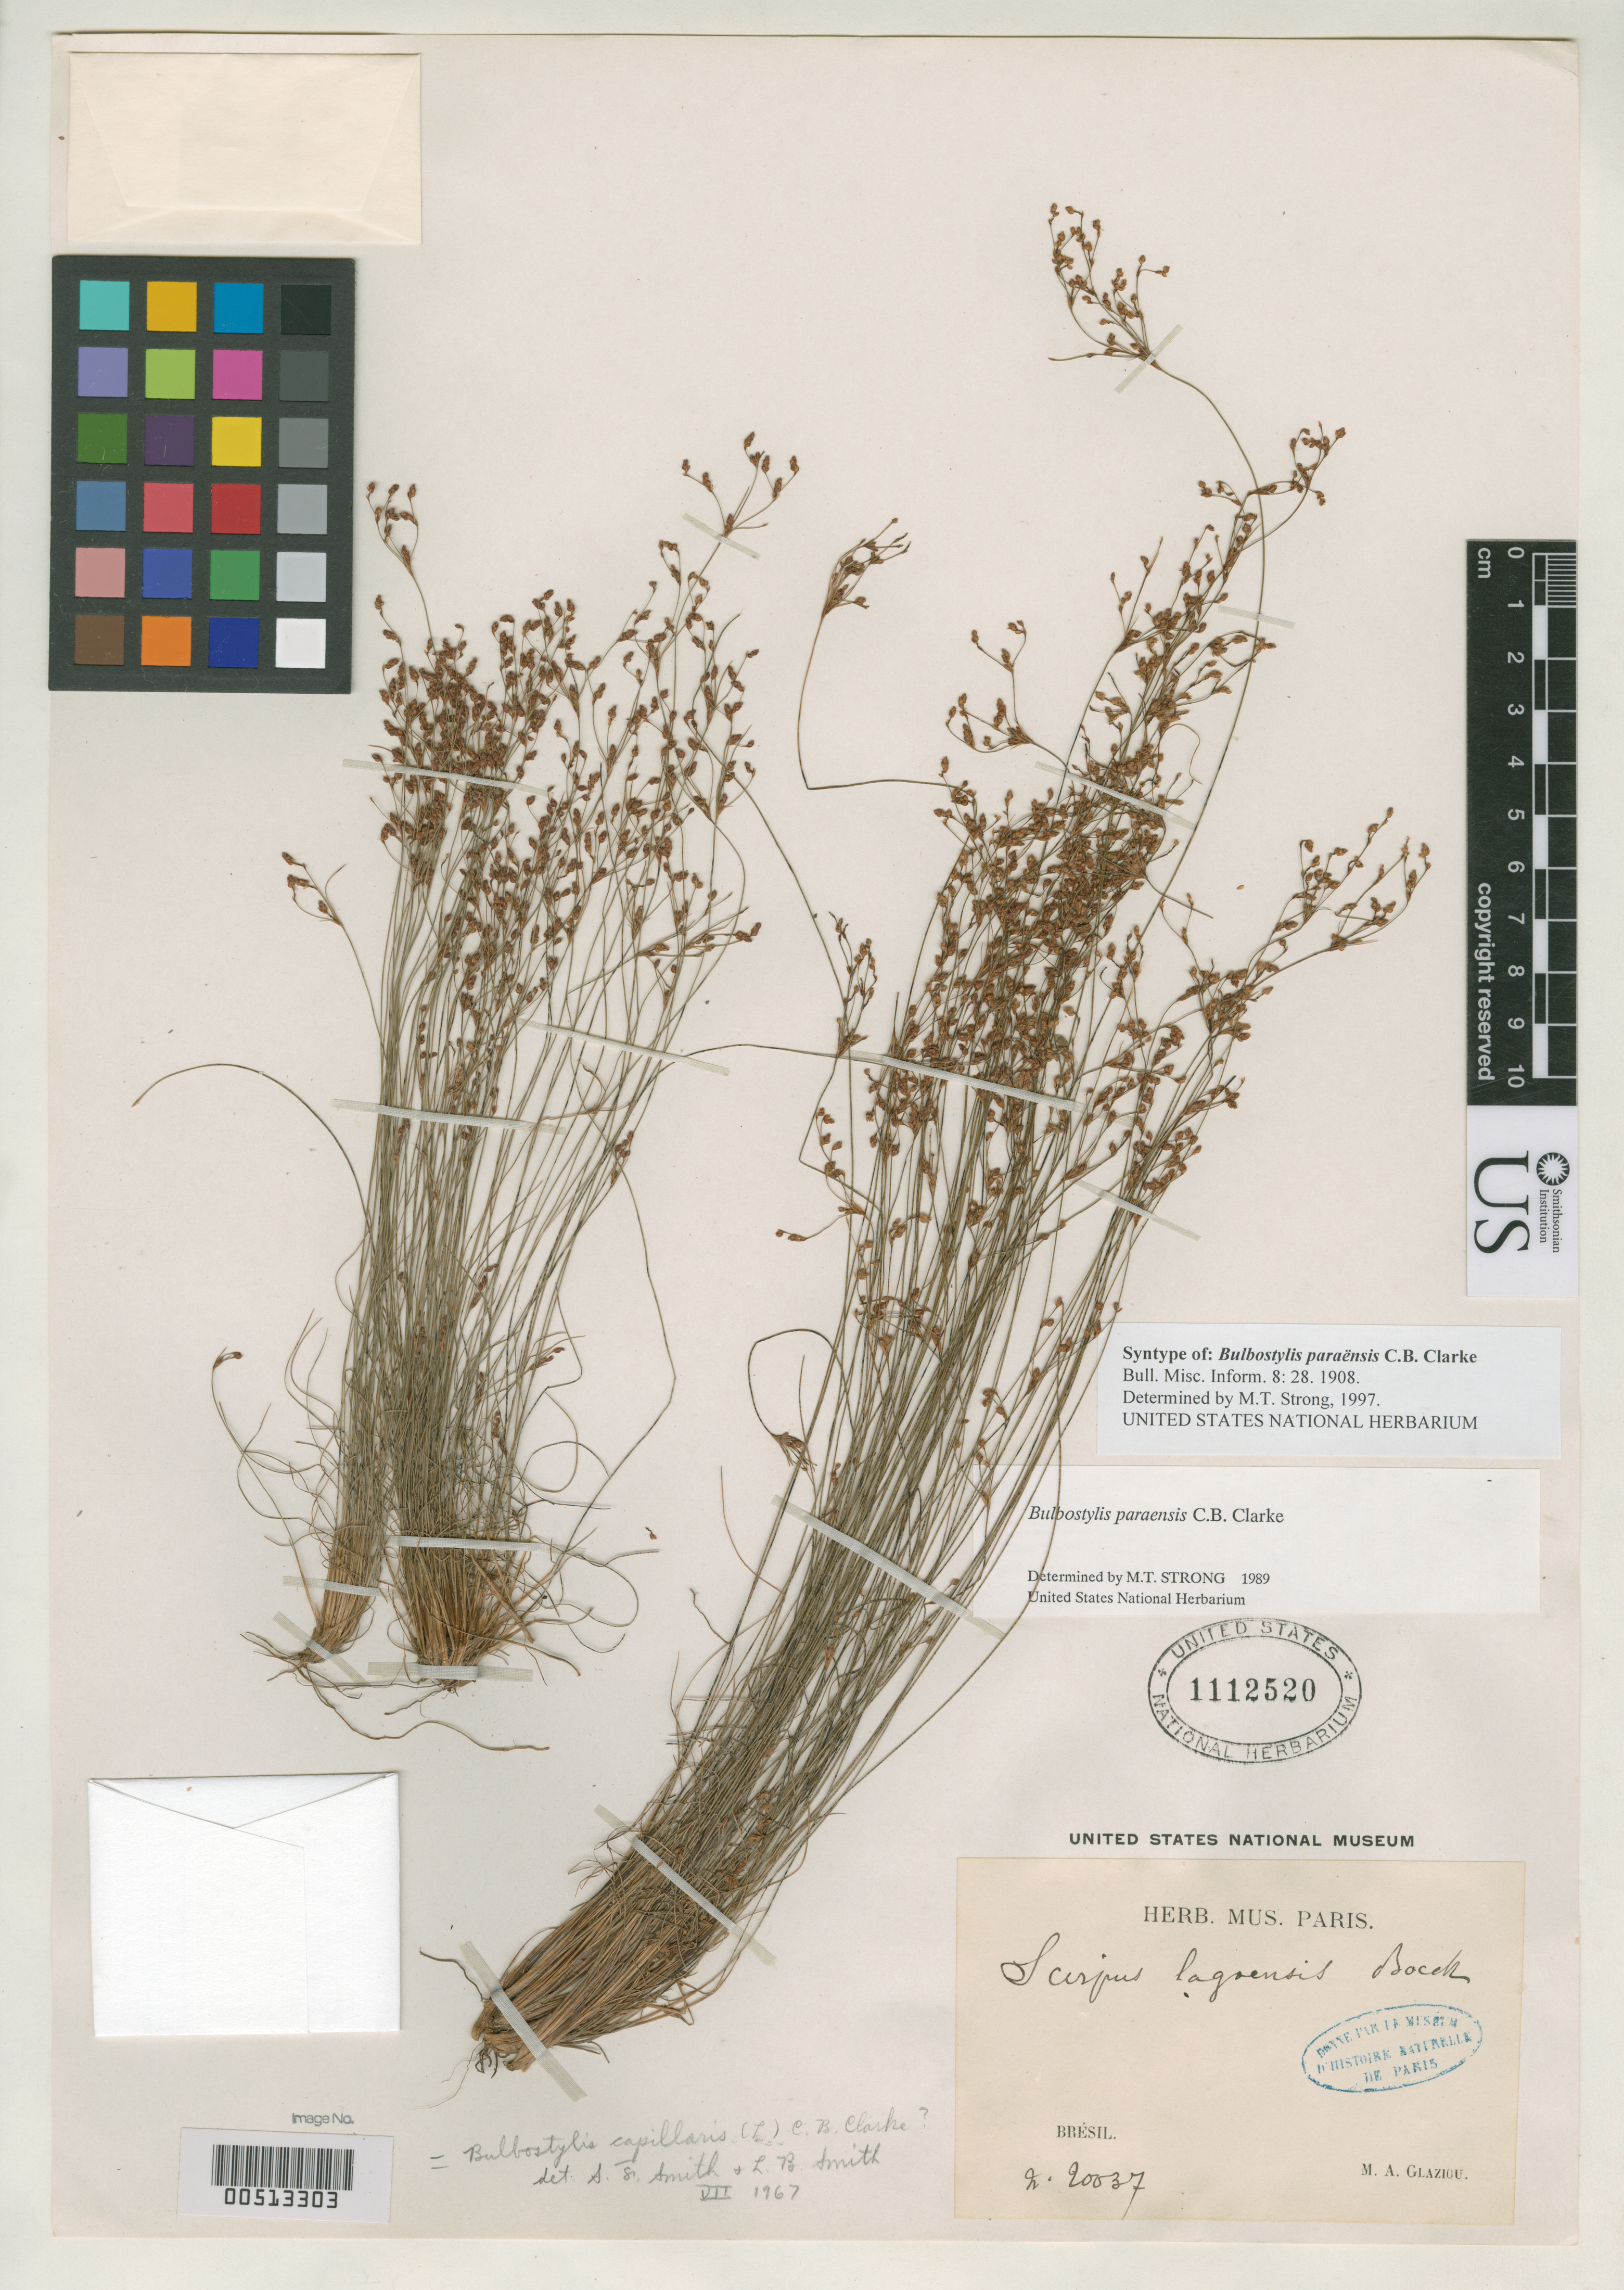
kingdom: Plantae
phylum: Tracheophyta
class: Liliopsida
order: Poales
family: Cyperaceae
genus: Bulbostylis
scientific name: Bulbostylis paraensis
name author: C.B. Clarke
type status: Syntype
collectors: A. F. M. Glaziou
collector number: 20037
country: Brazil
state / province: Minas Gerais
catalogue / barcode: US 1112520